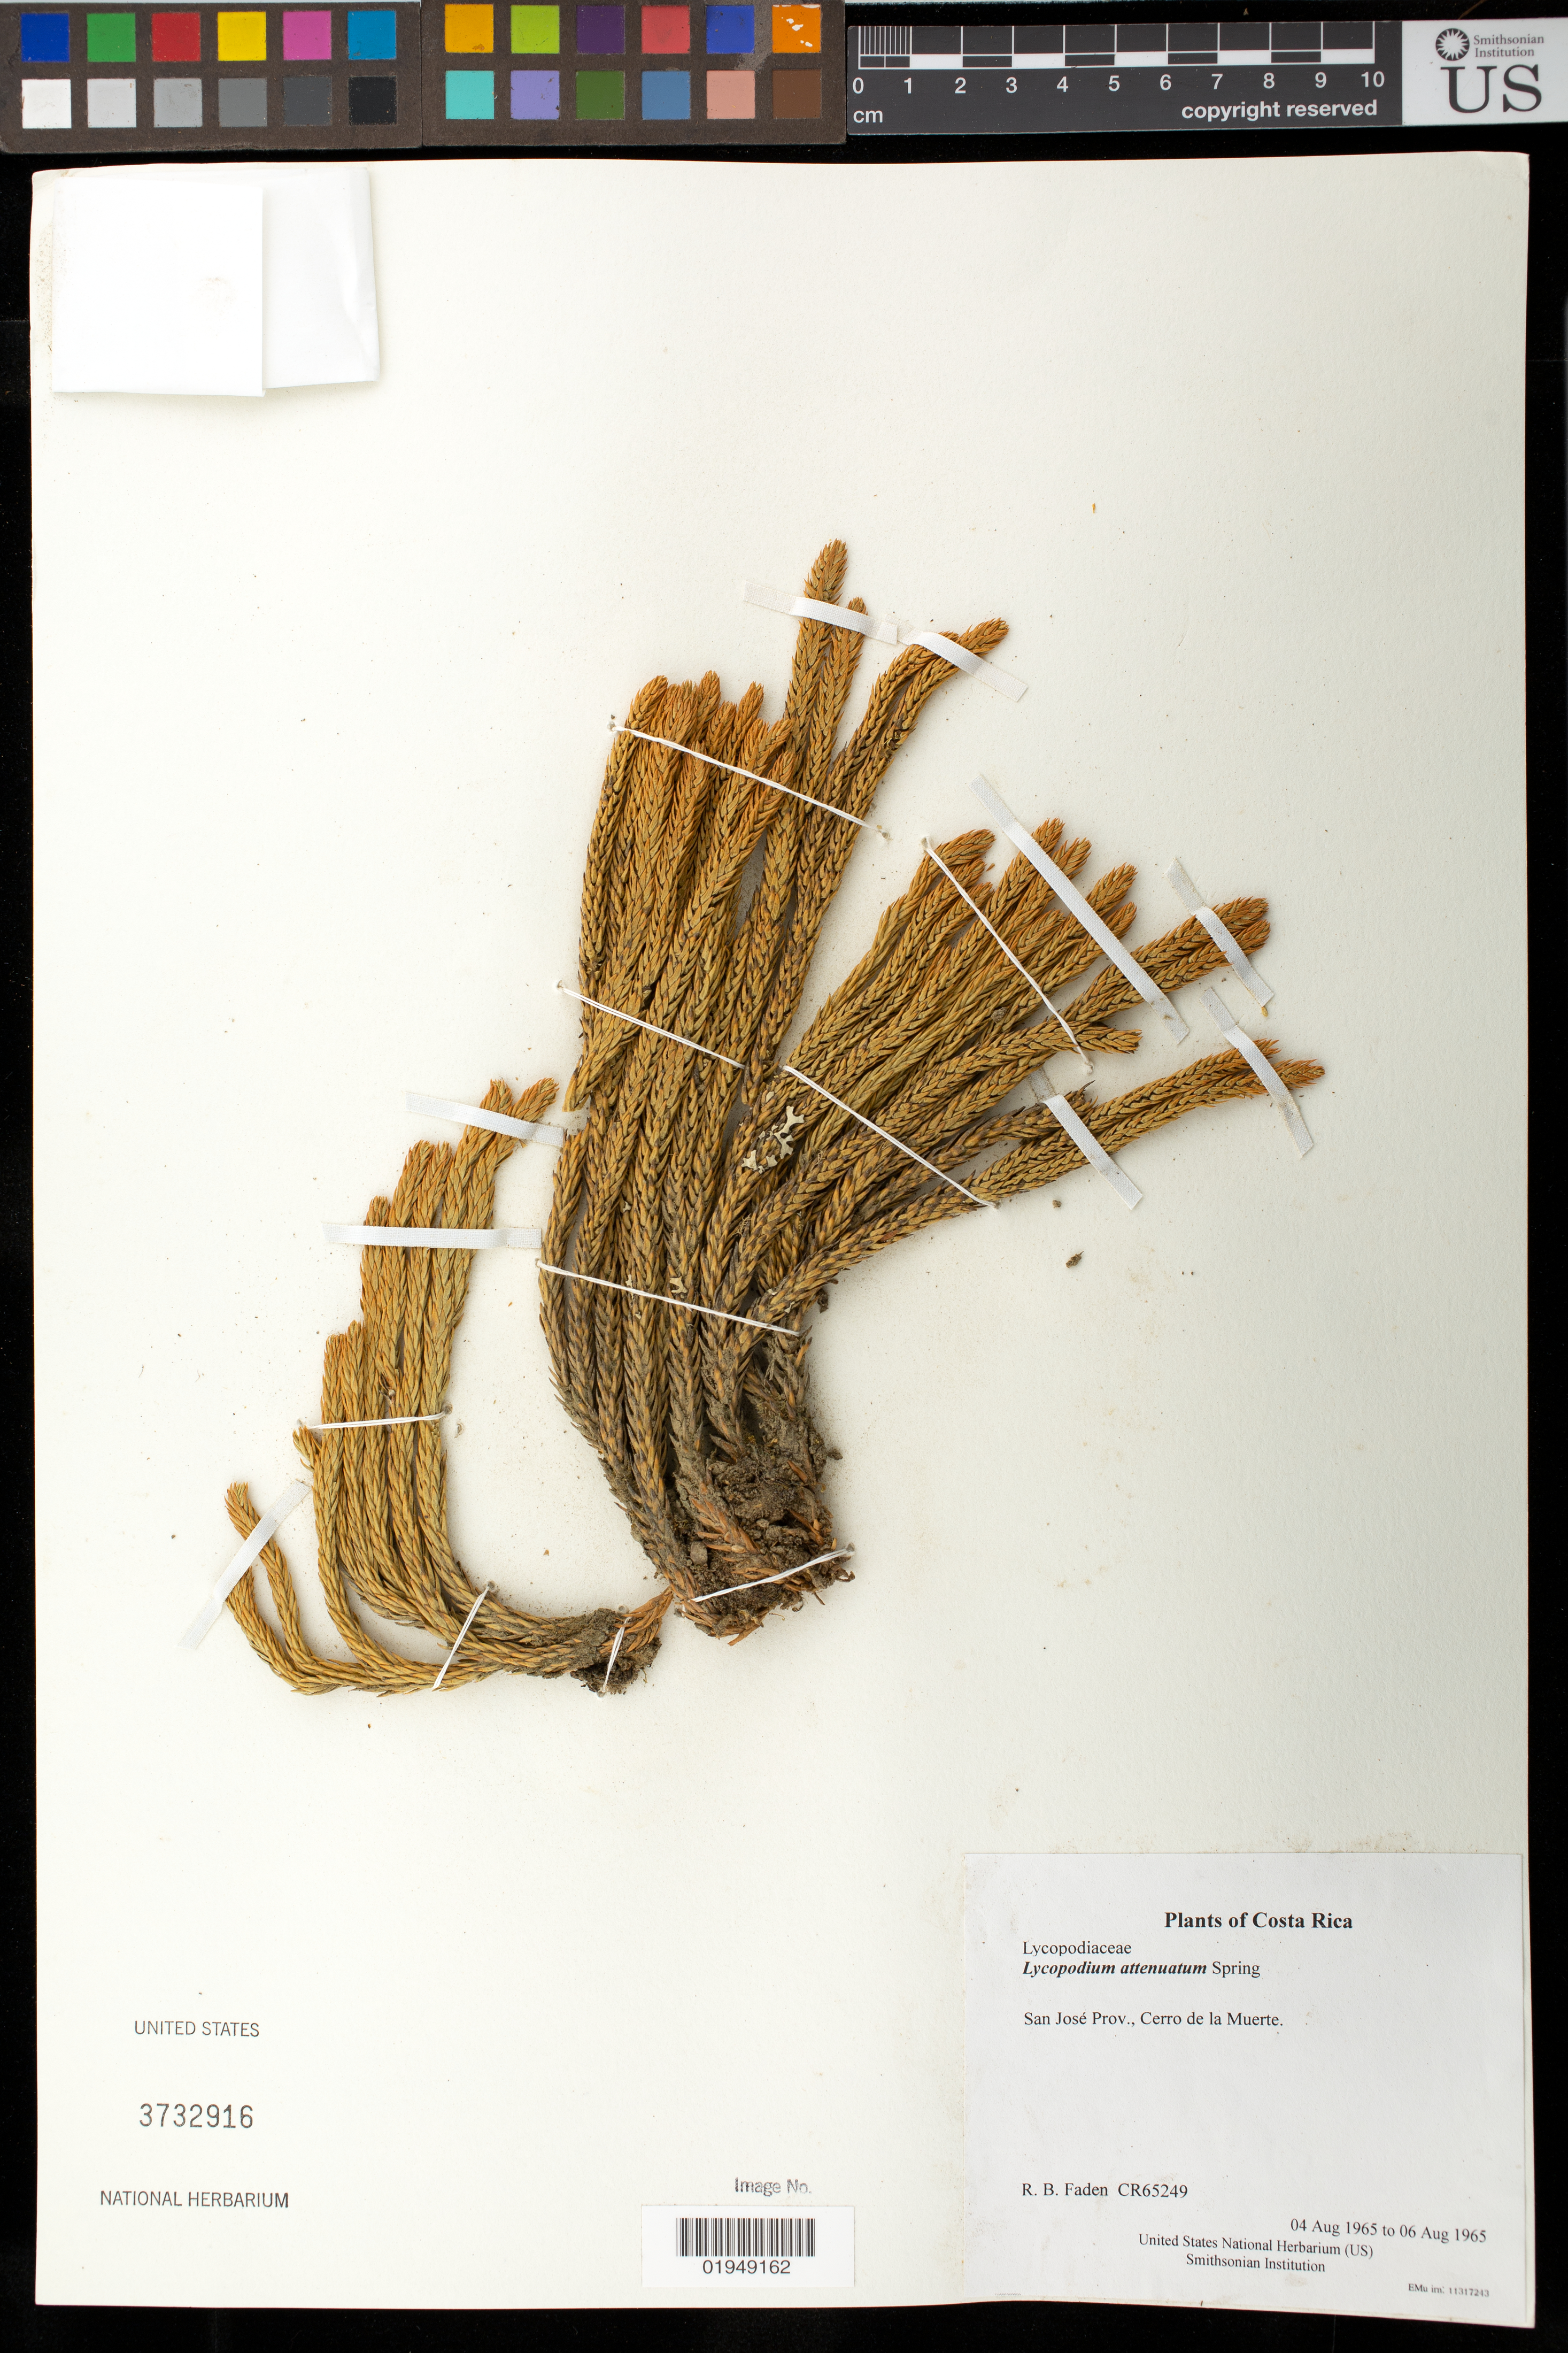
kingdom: Plantae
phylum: Tracheophyta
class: Lycopodiopsida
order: Lycopodiales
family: Lycopodiaceae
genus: Phlegmariurus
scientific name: Phlegmariurus attenuatus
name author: (Spring) B. Øllg.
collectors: R. B. Faden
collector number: CR65249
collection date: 1965-08-04/1965-08-06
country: Costa Rica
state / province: San José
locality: Cerro de la Muerte.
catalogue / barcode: US 3732916